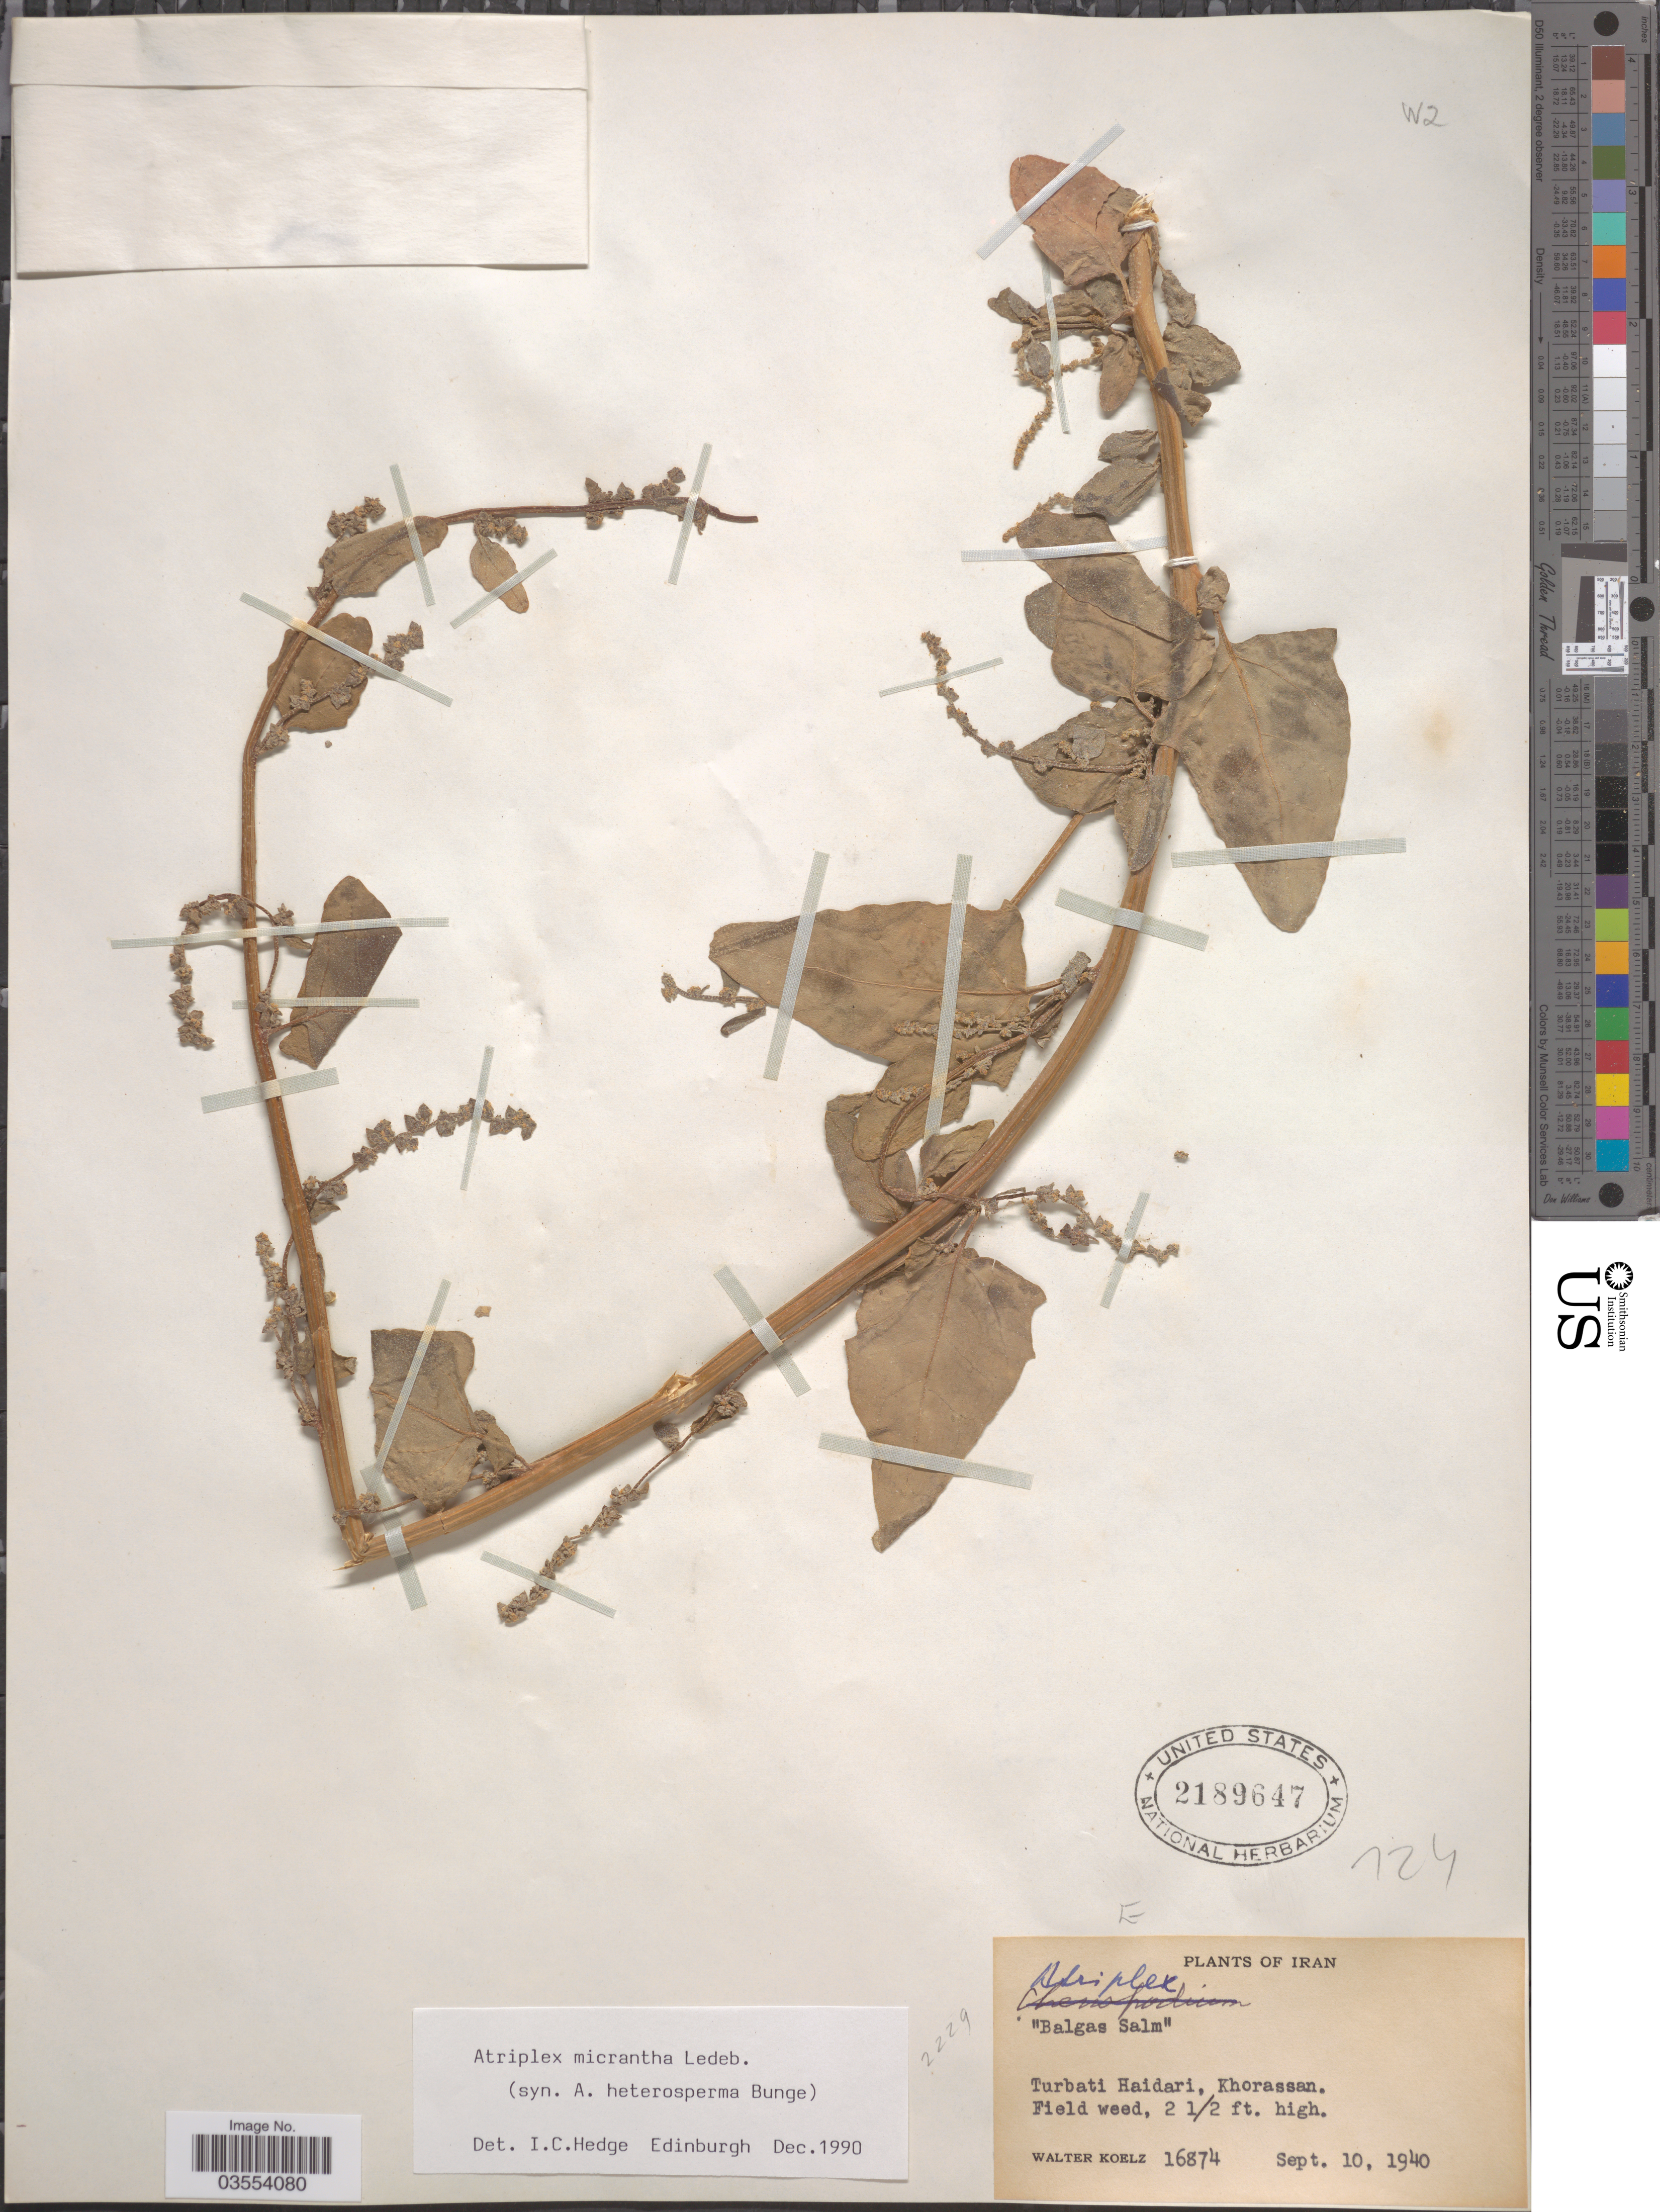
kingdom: Plantae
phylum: Tracheophyta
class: Magnoliopsida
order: Caryophyllales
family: Amaranthaceae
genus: Atriplex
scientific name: Atriplex micrantha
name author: C.A. Mey.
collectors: W. N. Koelz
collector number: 16874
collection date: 1940-09-10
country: Iran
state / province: Khorasan [obsolete]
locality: Turbati Haidari, Khorassan.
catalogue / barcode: US 2189647